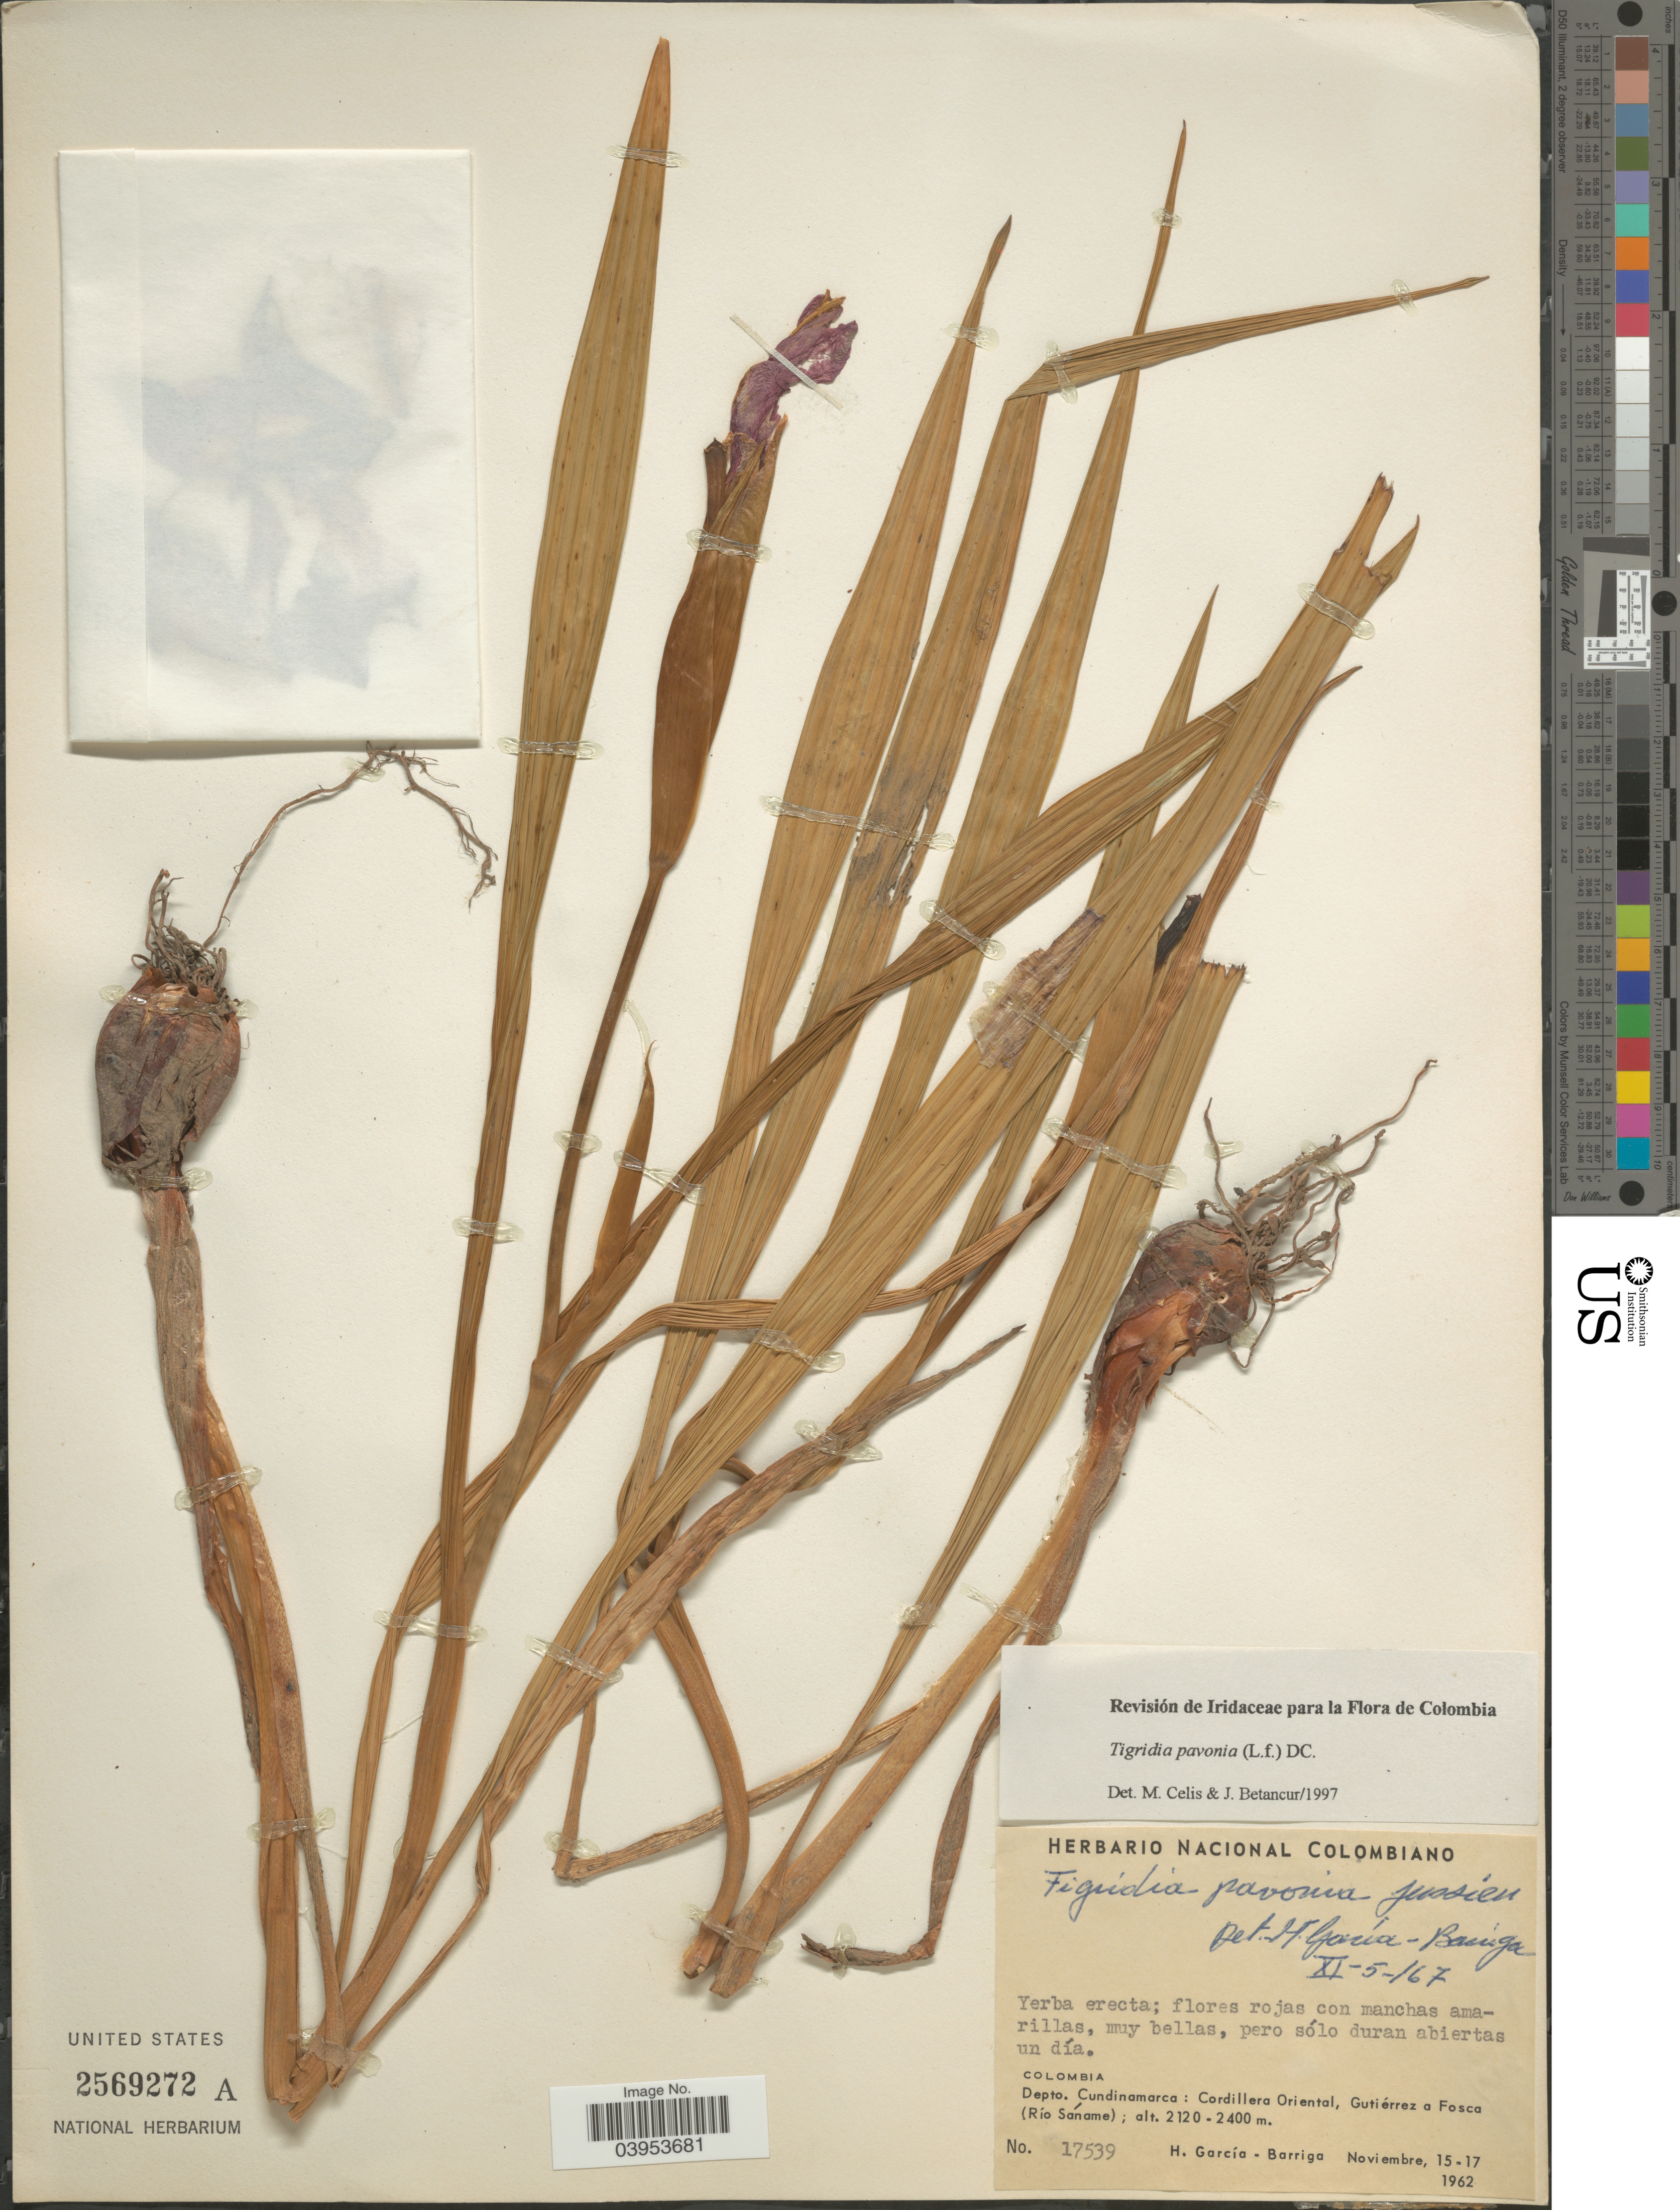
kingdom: Plantae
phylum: Tracheophyta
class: Liliopsida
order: Asparagales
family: Iridaceae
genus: Tigridia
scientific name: Tigridia pavonia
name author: (L. f.) DC.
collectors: H. García Barriga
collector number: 17539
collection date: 1962-11-15/1962-11-17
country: Colombia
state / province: Cundinamarca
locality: Depto. Cundinamarca: Cordillera Oriental, Gutiérrez a Fosca (Río Sáname).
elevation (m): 2120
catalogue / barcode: US 2569272A